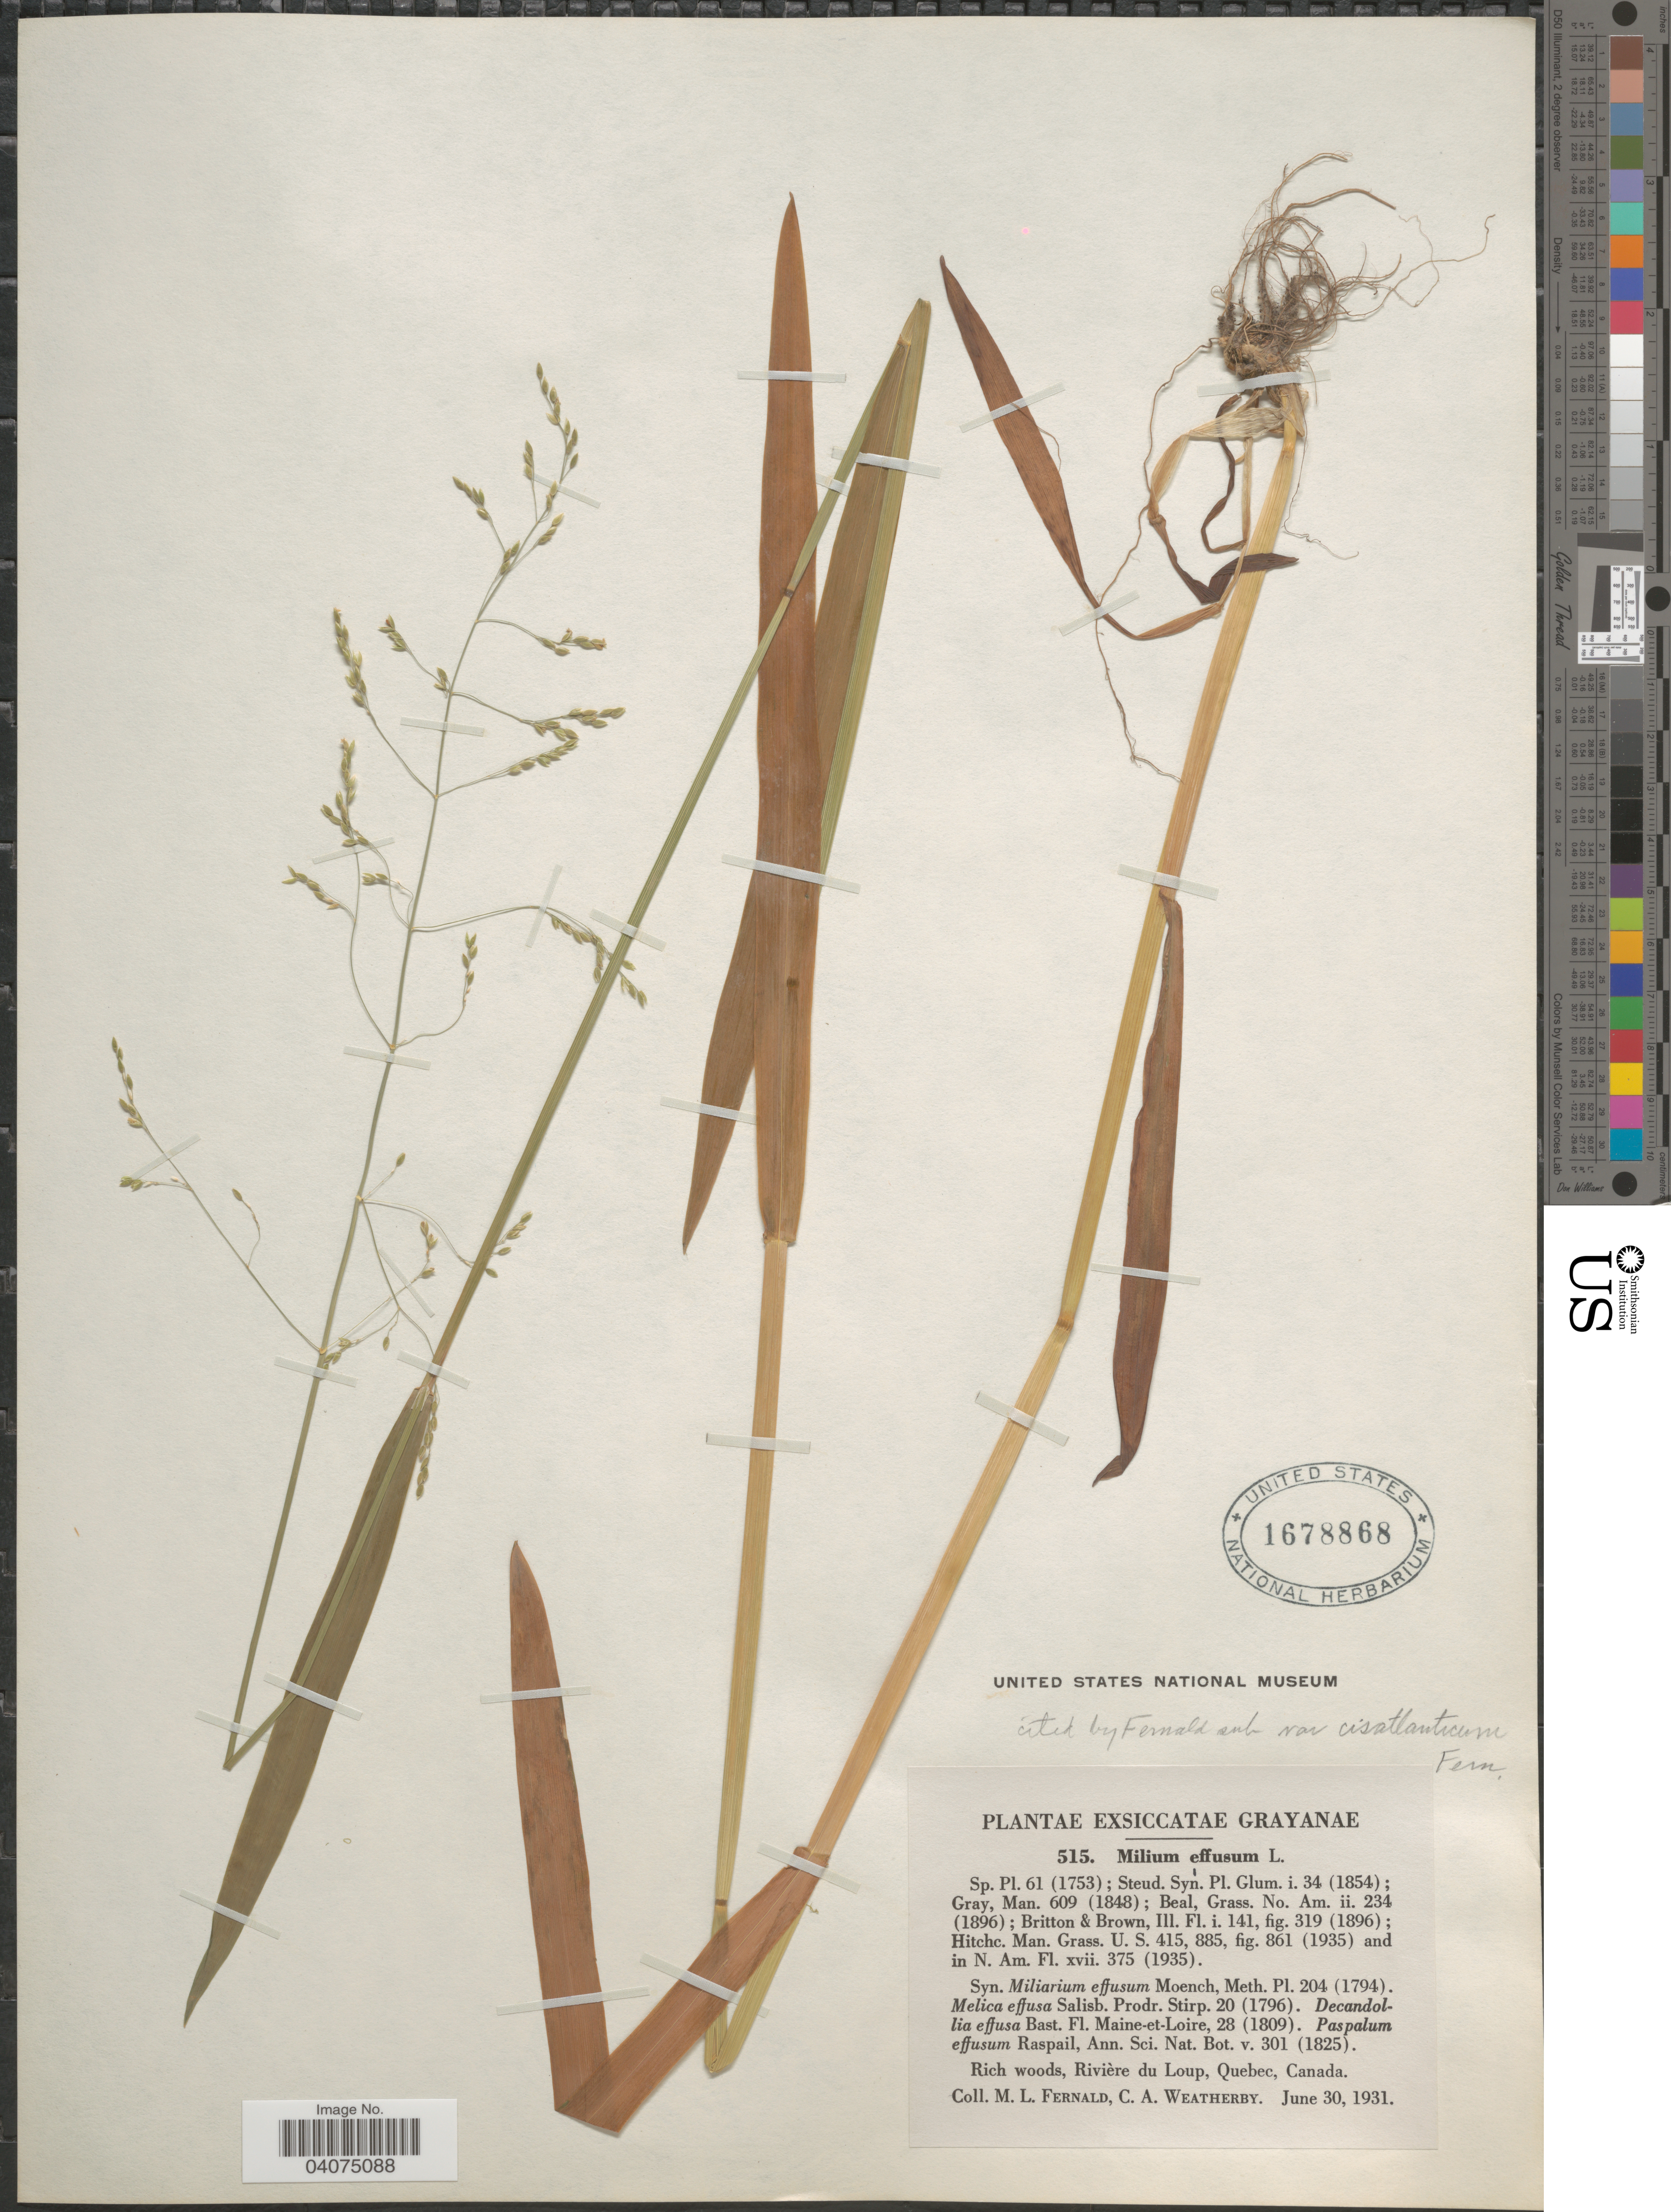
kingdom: Plantae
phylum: Tracheophyta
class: Liliopsida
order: Poales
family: Poaceae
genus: Milium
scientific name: Milium effusum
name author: L.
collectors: M. L. Fernald & C. A. Weatherby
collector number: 515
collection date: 1931-06-30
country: Canada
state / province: Quebec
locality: Rich woods, Rivière du Loup.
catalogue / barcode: US 1678868